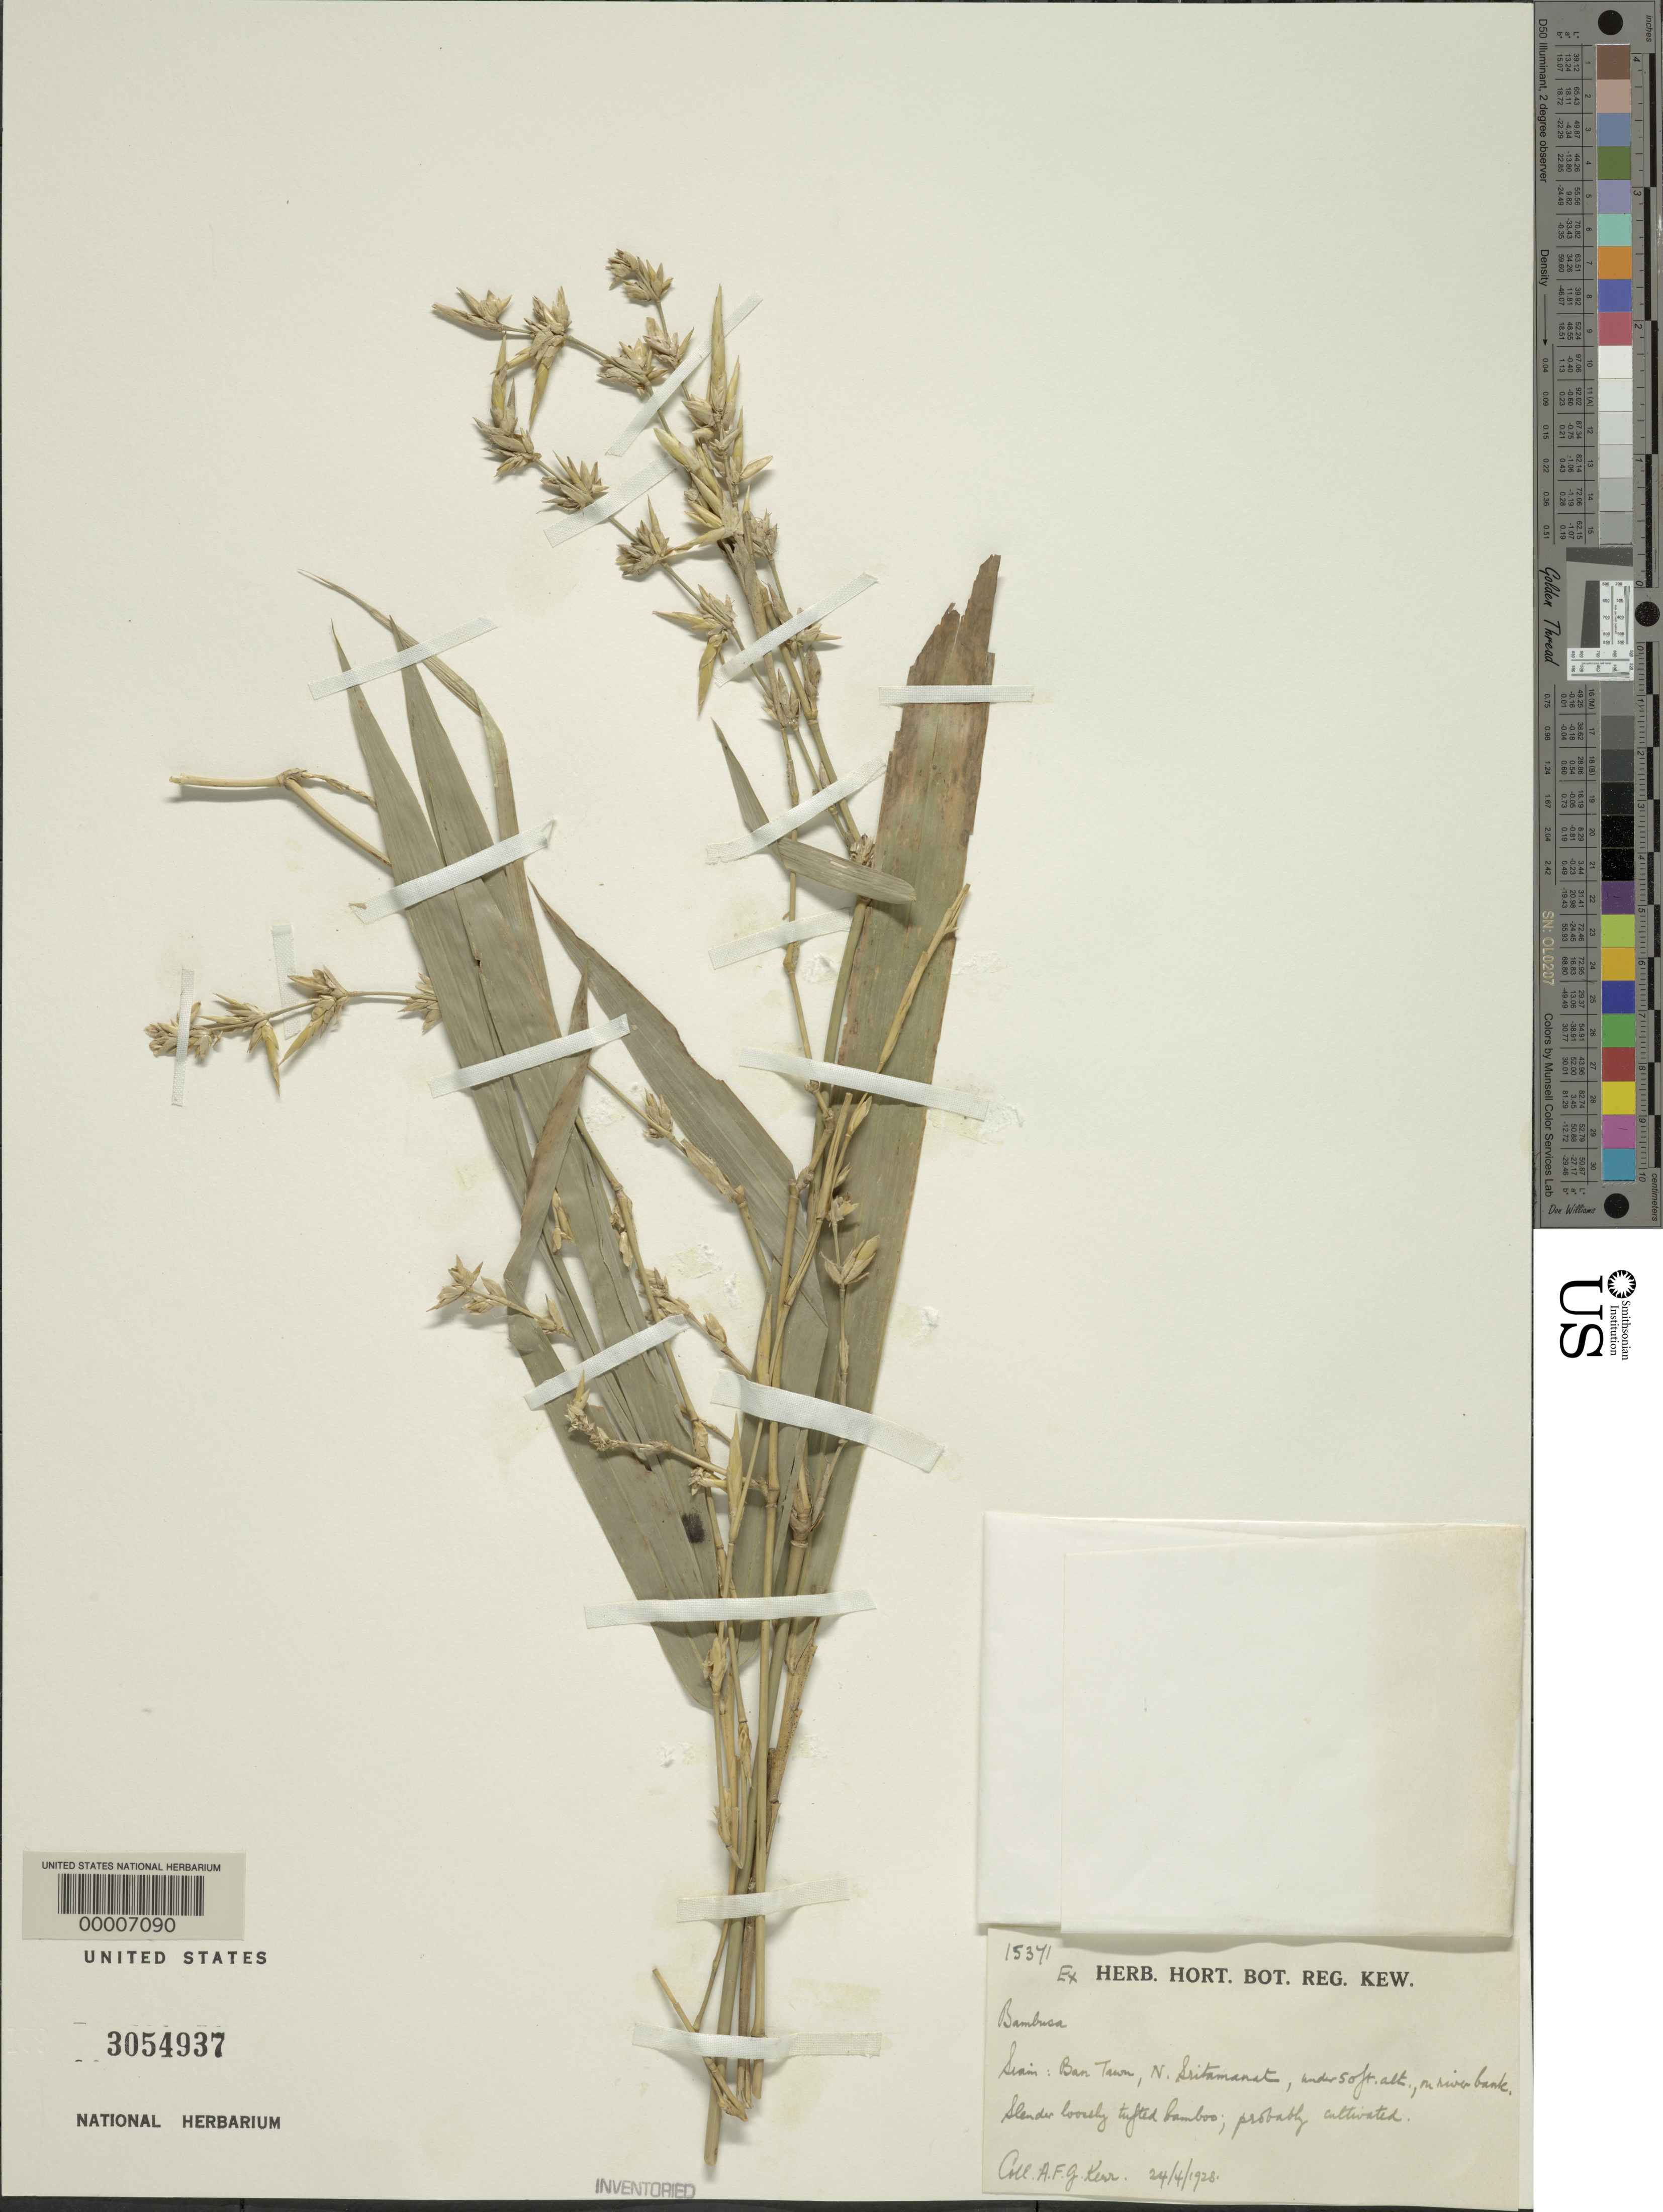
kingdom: Plantae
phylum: Tracheophyta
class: Liliopsida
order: Poales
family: Poaceae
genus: Bambusa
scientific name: Bambusa sp.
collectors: A. F. G. Kerr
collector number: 15371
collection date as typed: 24 Apr 1928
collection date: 1928-04-24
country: Thailand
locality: Siam: ban tawn, sritamanat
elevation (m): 0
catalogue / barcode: US 3054937